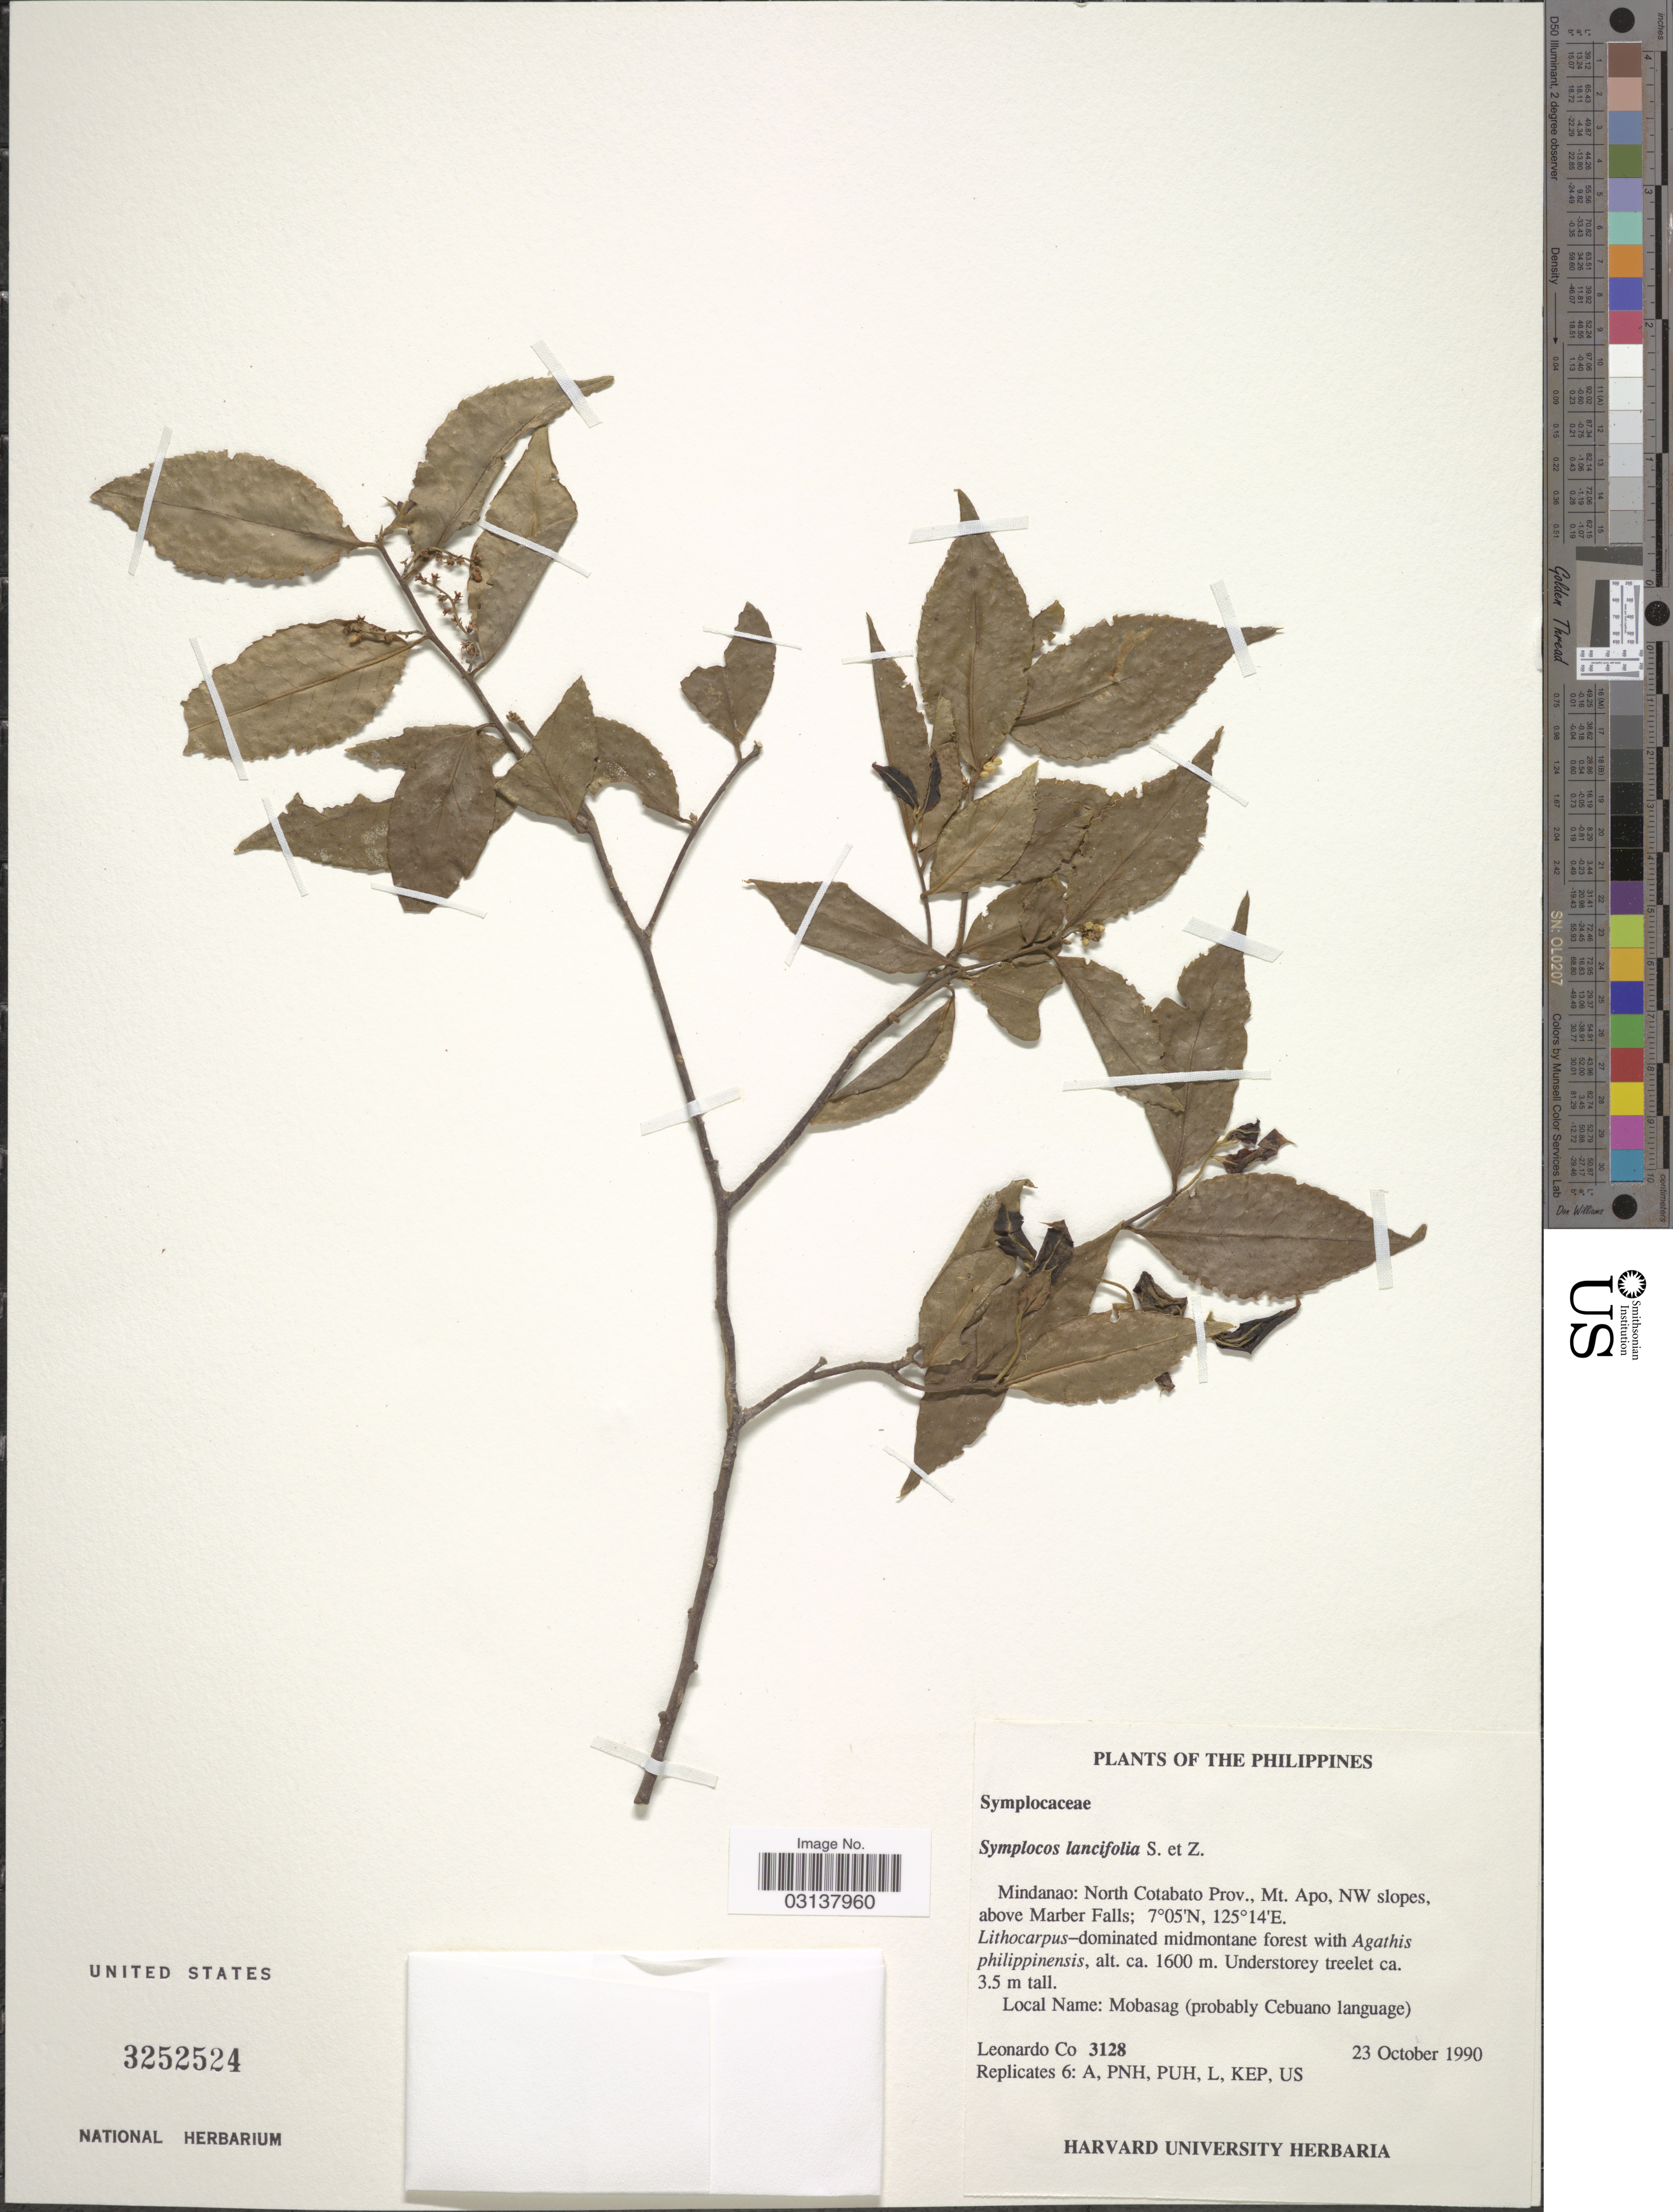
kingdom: Plantae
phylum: Tracheophyta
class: Magnoliopsida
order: Ericales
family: Symplocaceae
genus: Symplocos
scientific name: Symplocos lancifolia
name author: Siebert & Zucc.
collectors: L. Co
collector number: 3128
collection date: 1990-10-23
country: Philippines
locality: The Philippines. Mindanao: North Cotabato Prov., Mt. Apo, NW slopes, above Marber Falls.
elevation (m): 1600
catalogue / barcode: US 3252524